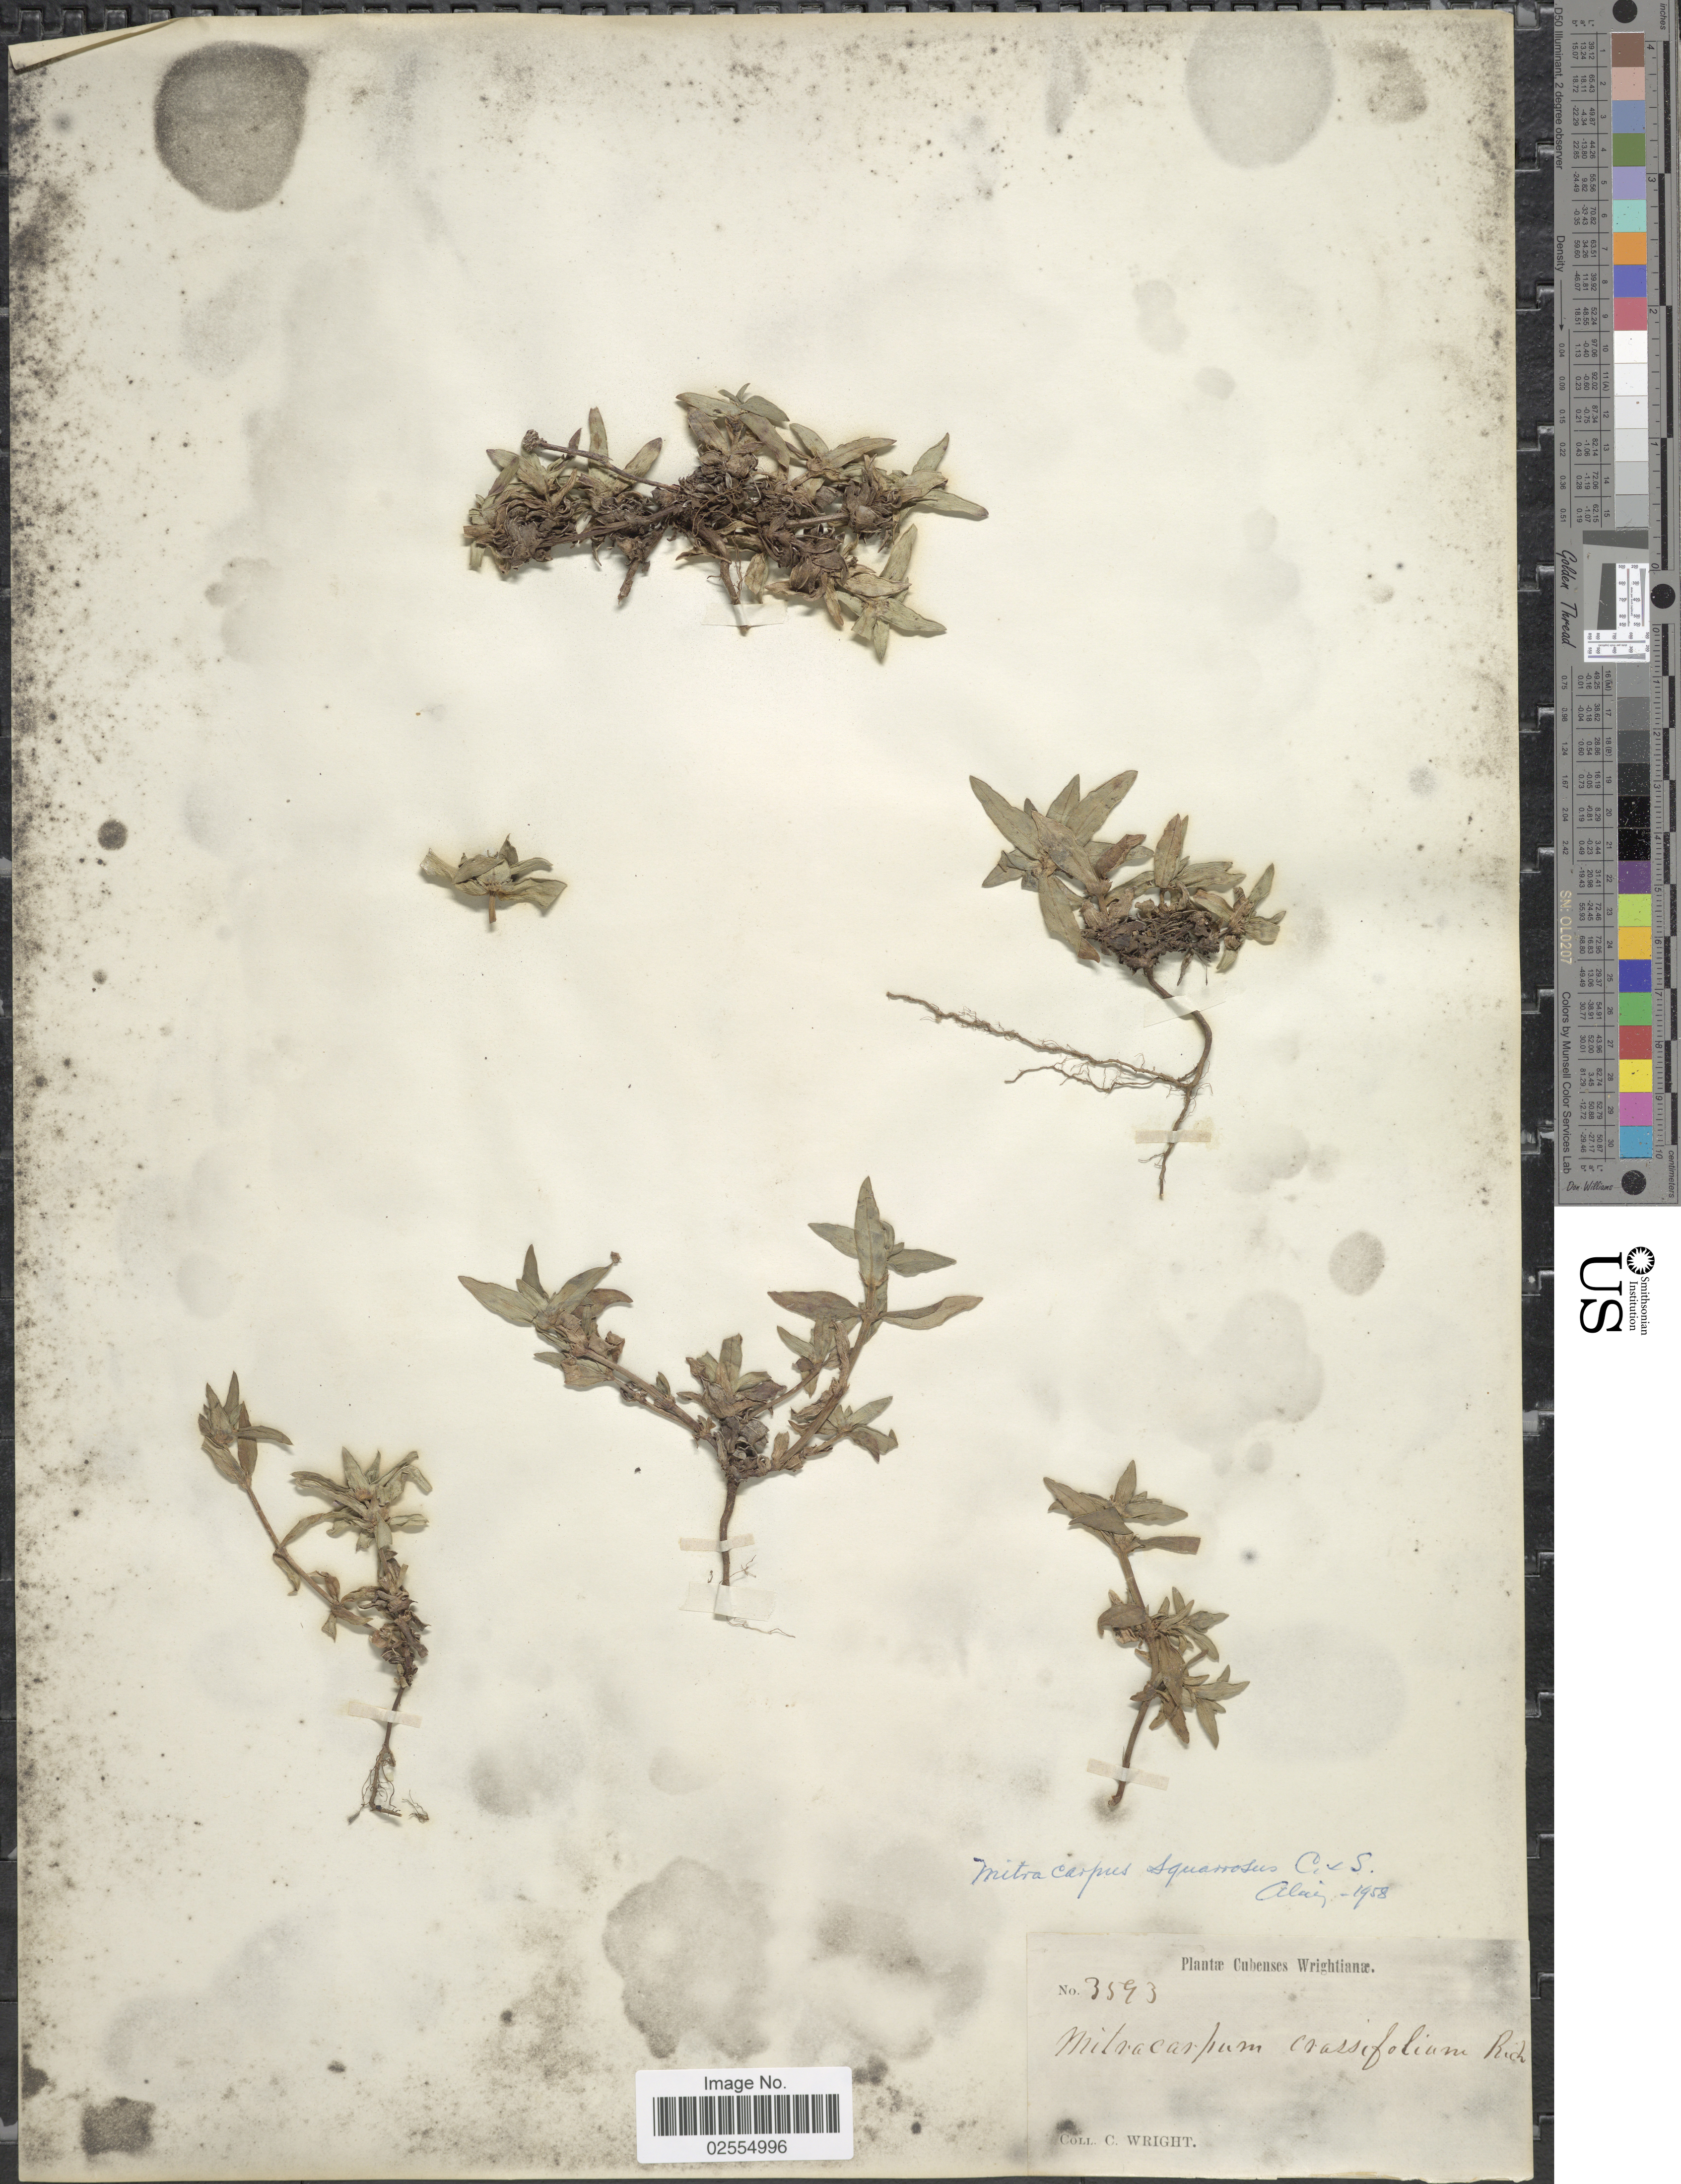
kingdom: Plantae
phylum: Tracheophyta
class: Magnoliopsida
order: Gentianales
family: Rubiaceae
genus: Mitracarpus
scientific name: Mitracarpus squarrosus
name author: Cham. & Schltdl.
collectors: C. Wright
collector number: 3593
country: Cuba